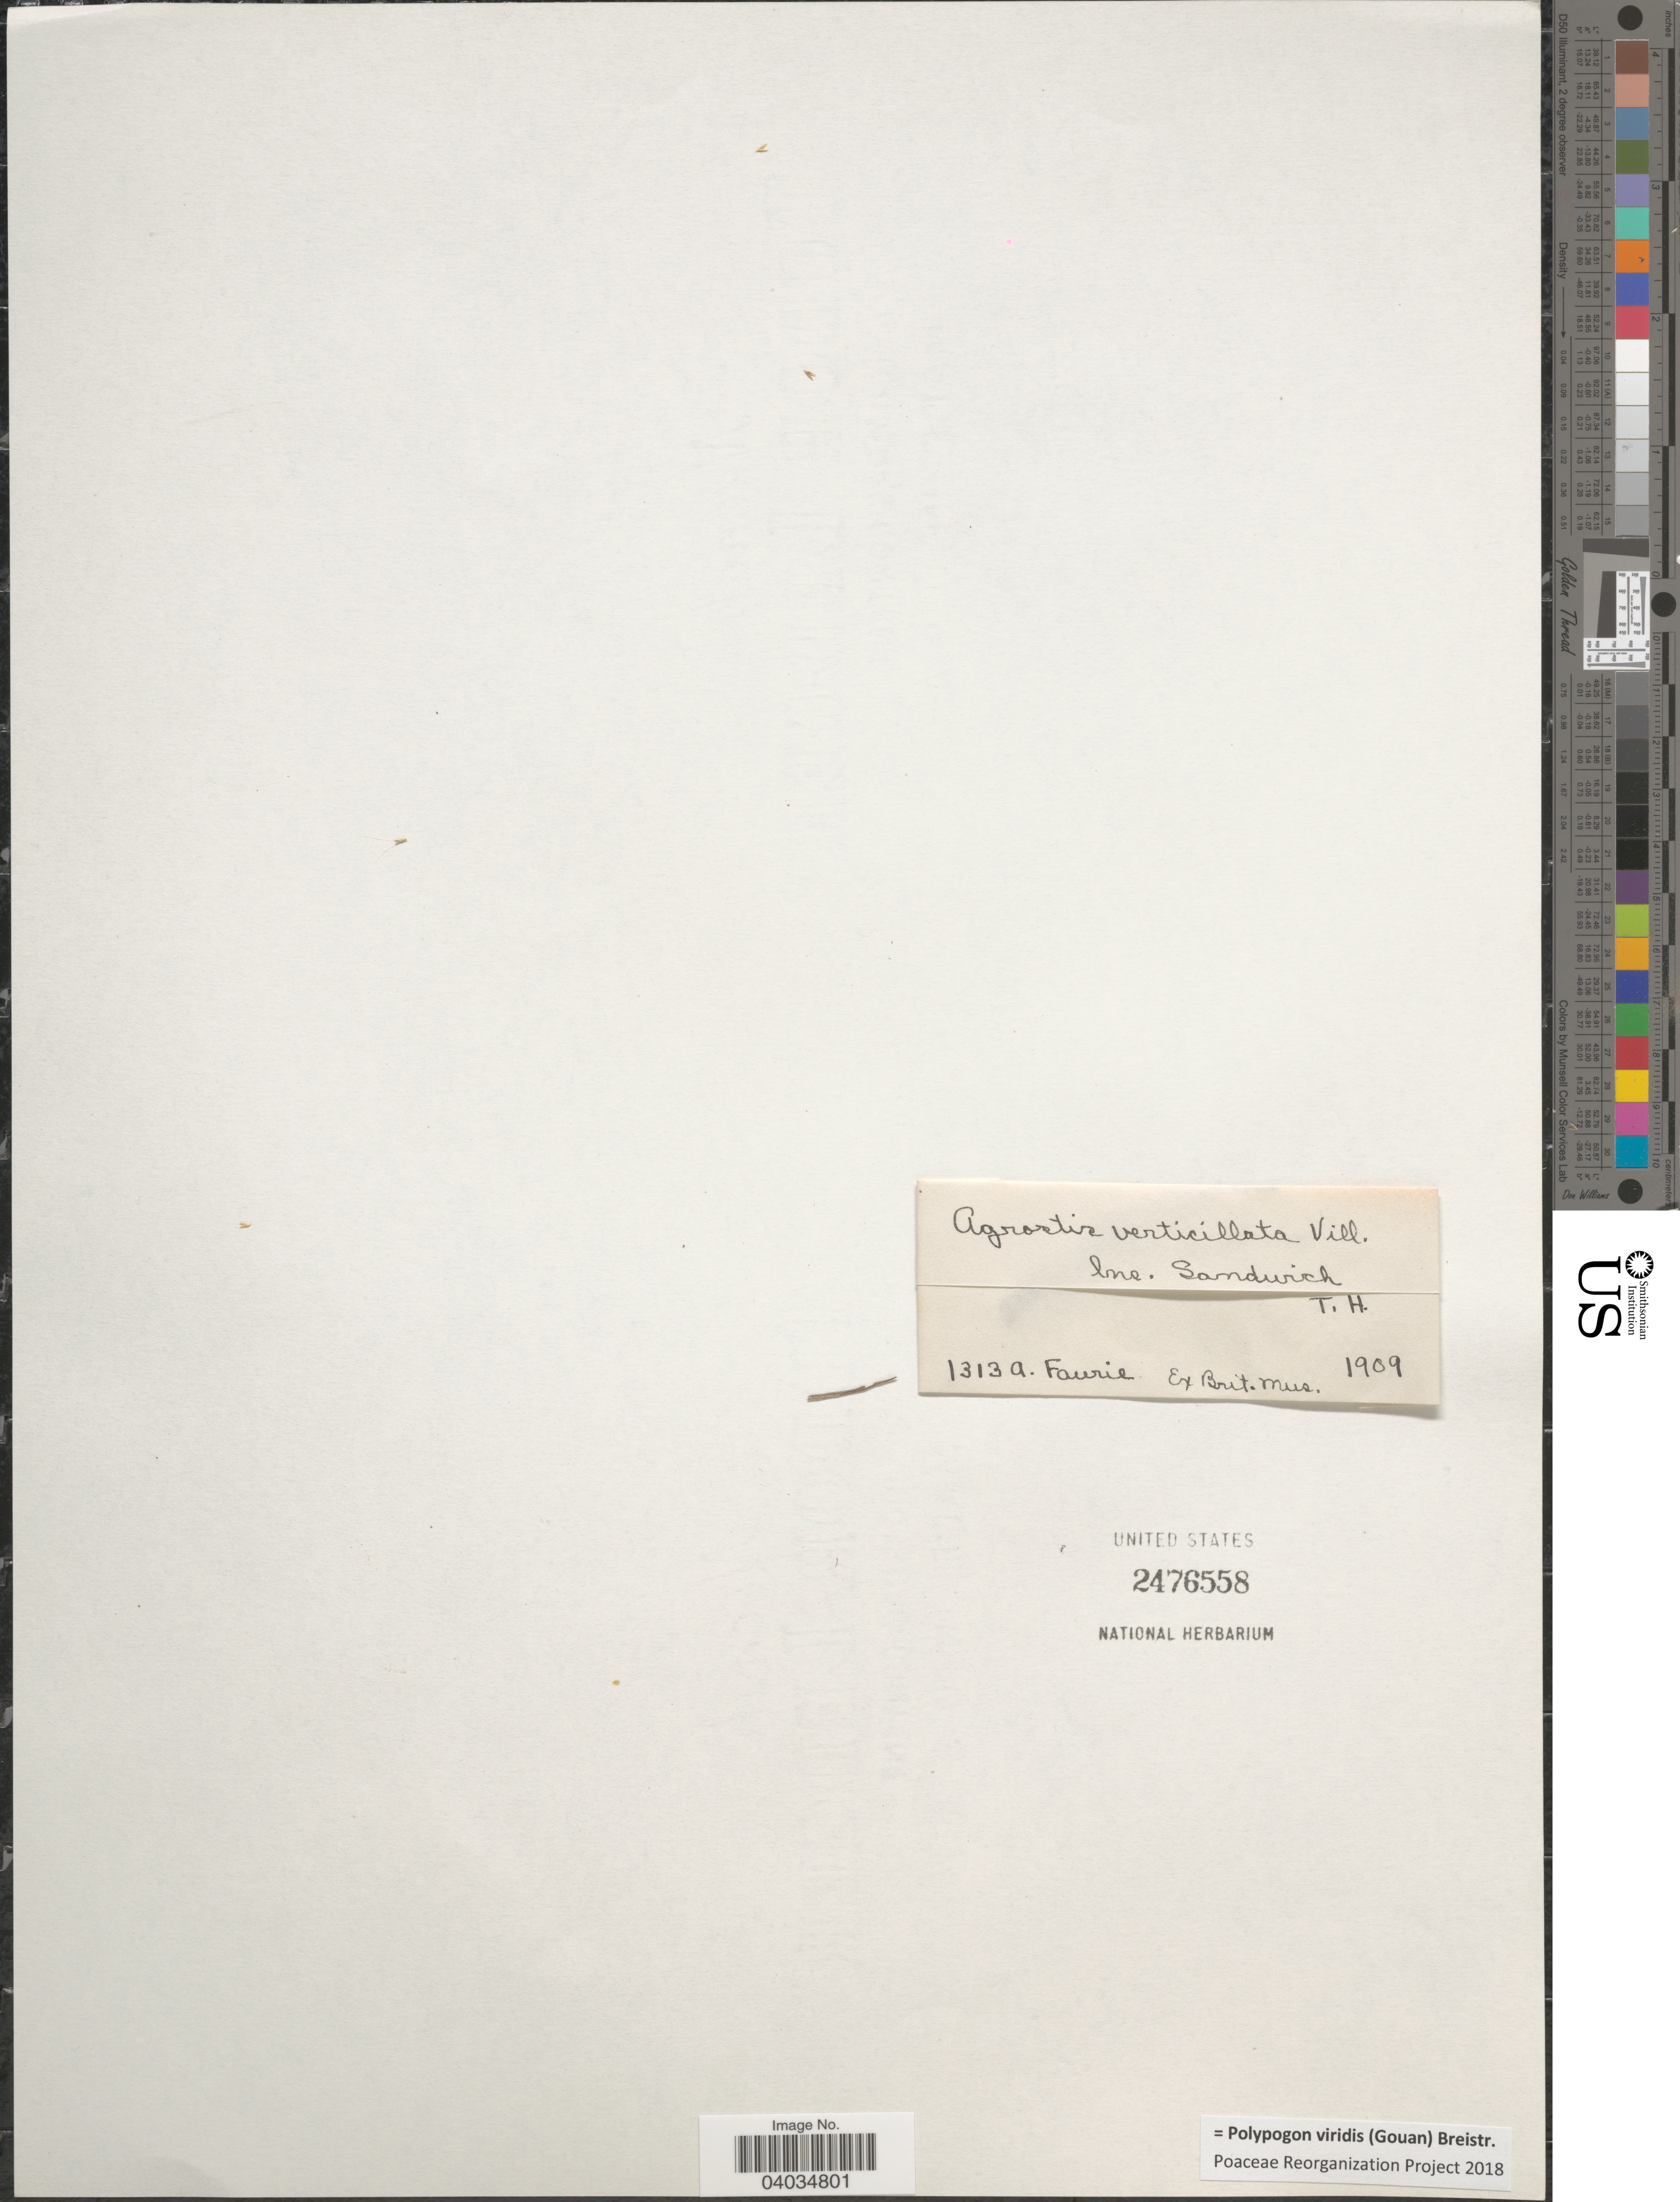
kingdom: Plantae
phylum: Tracheophyta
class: Liliopsida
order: Poales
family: Poaceae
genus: Polypogon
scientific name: Polypogon viridis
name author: (Gouan) Breistroffer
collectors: A. Faurie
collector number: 1313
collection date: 1909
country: United States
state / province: Hawaii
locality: T.H.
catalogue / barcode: US 2476558